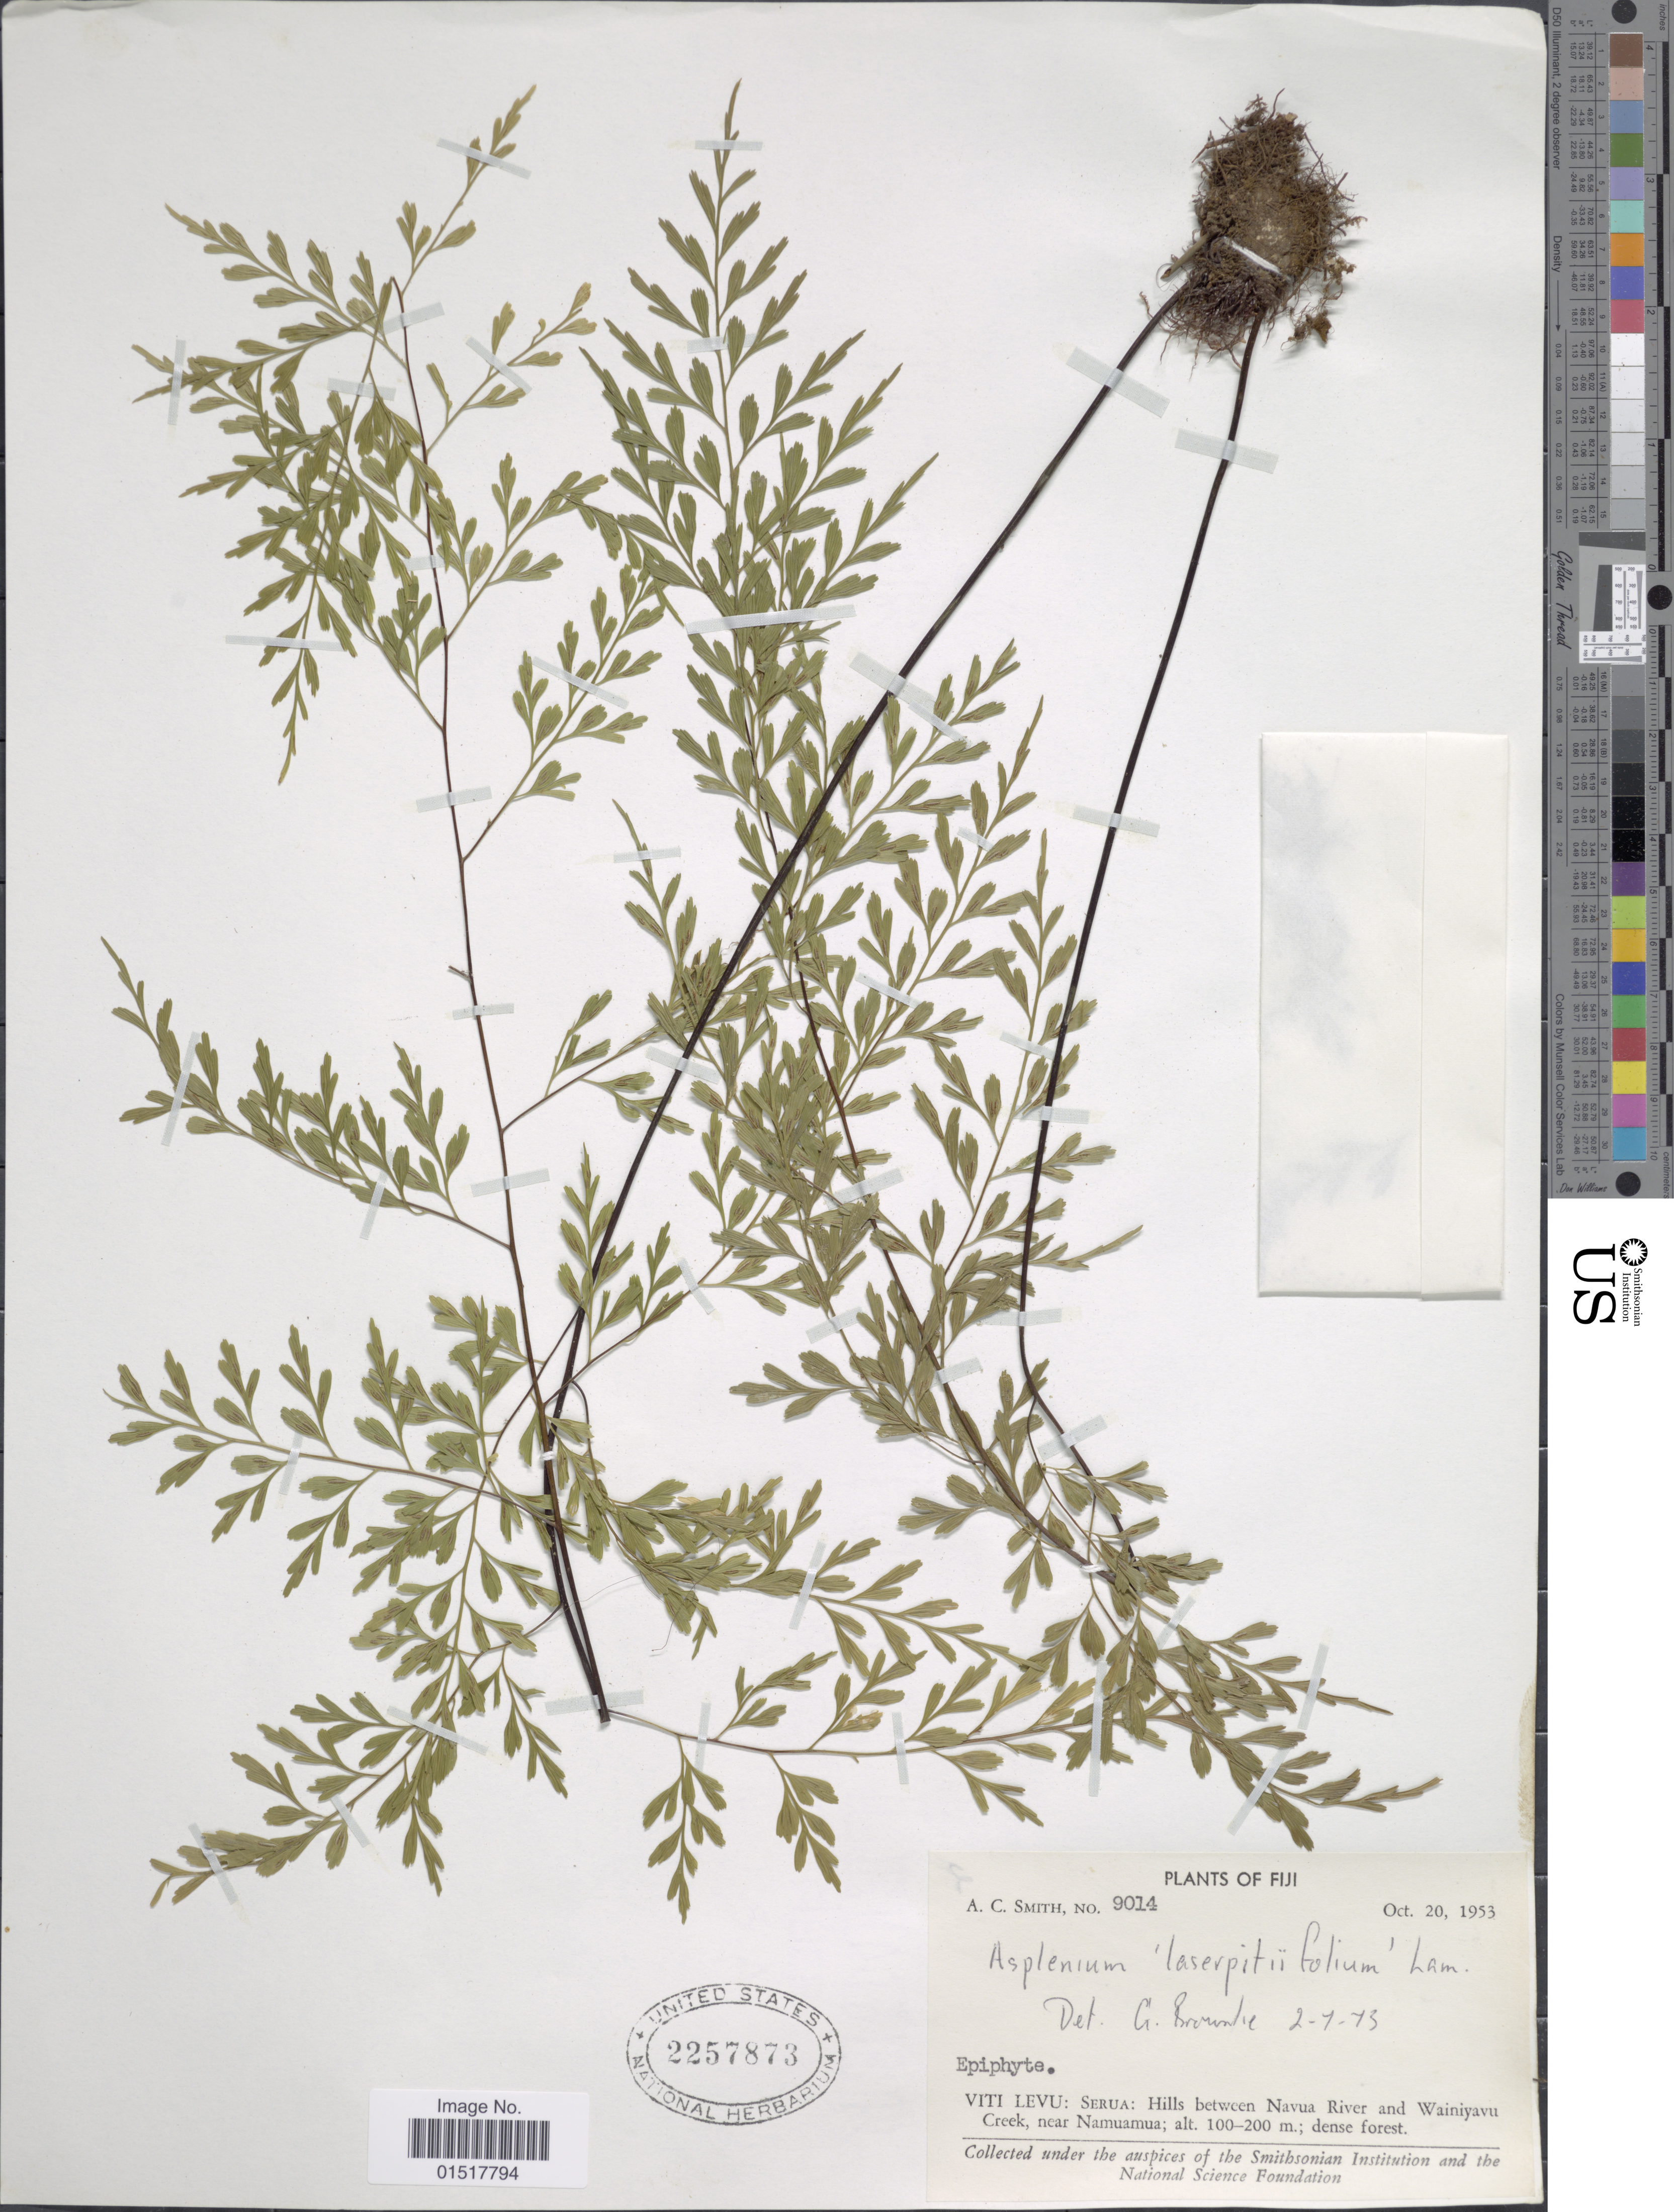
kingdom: Plantae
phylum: Tracheophyta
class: Polypodiopsida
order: Polypodiales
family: Aspleniaceae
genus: Asplenium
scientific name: Asplenium laserpitiifolium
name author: Lam.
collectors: A. C. Smith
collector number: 9014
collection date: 1953-10-20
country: Fiji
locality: Viti Levu: Serua: Hills between Navua River and Wainiyavu Creek, near Namuamua.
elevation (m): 100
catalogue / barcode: US 2257873